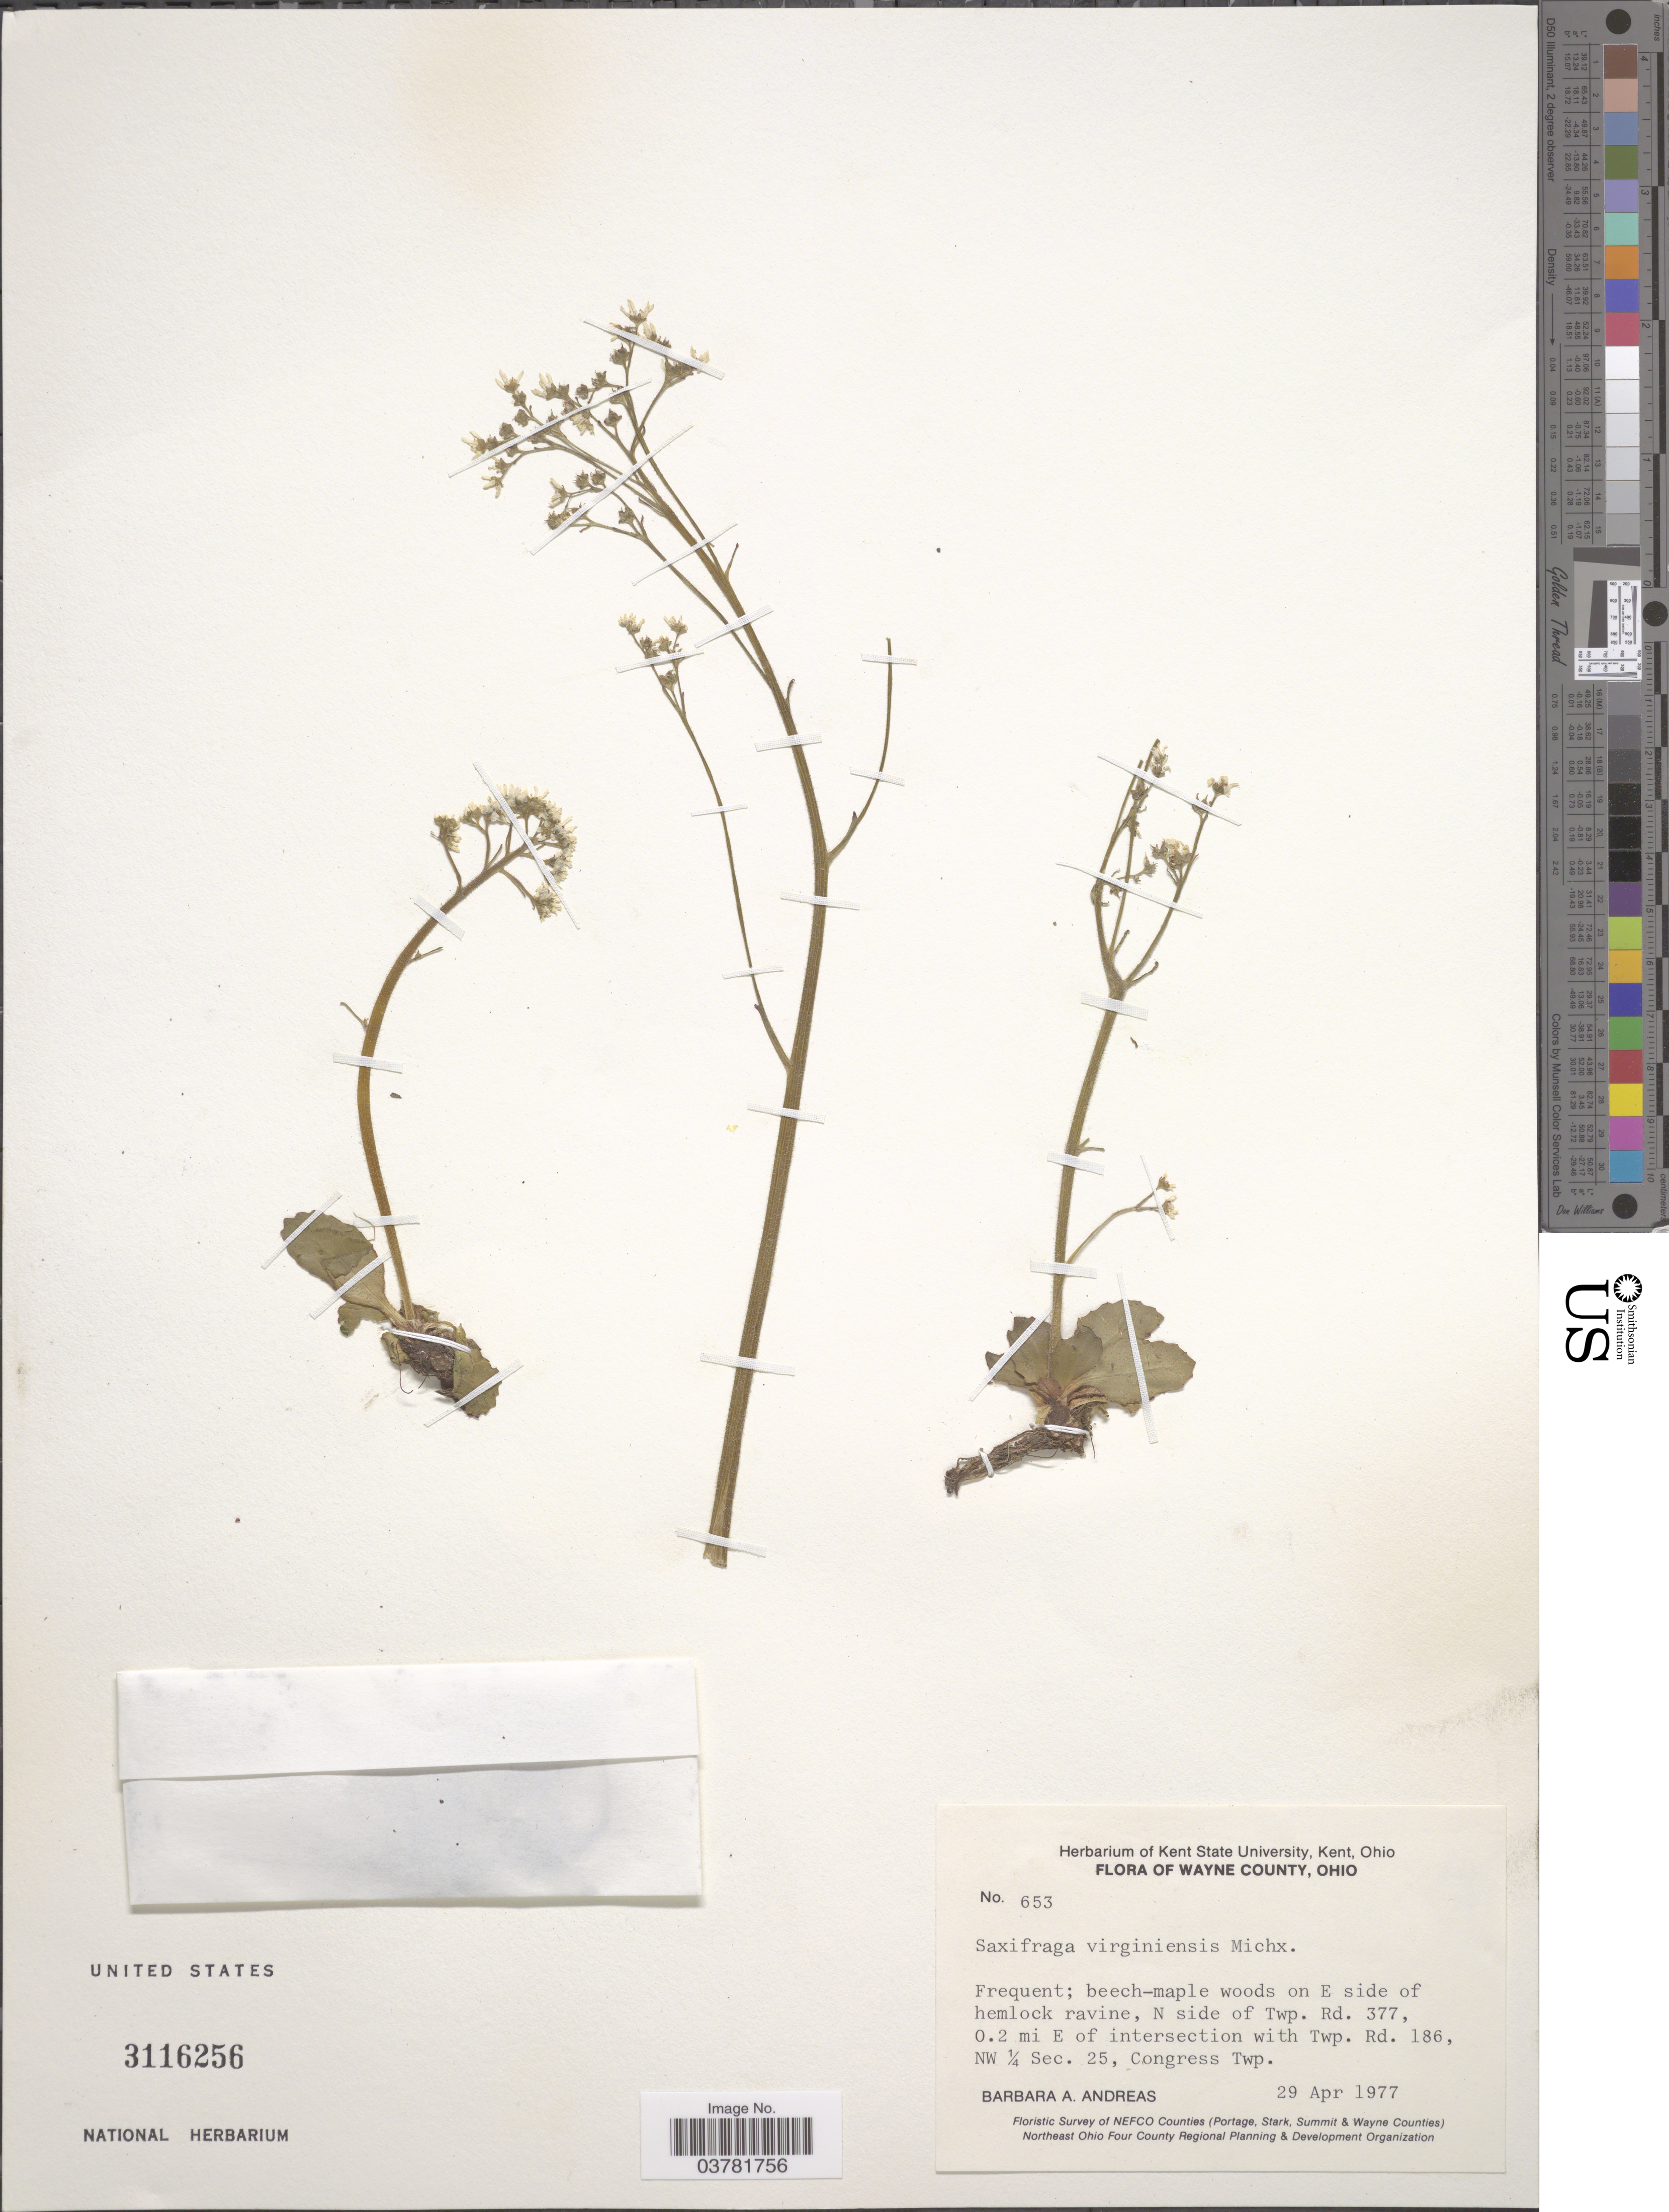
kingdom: Plantae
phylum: Tracheophyta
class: Magnoliopsida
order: Saxifragales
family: Saxifragaceae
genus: Micranthes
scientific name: Micranthes virginiensis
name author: (Michx.) Small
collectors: B. A. Andreas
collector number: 653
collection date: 1977-04-29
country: United States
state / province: Ohio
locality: Wayne County. Beech-maple woods on E side of hemlock ravine, N side of Twp. Rd. 377, 0.2 mi E of intersection with Twp. Rd. 186, NW ¼ Sec. 25, Congress Twp.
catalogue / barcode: US 3116256